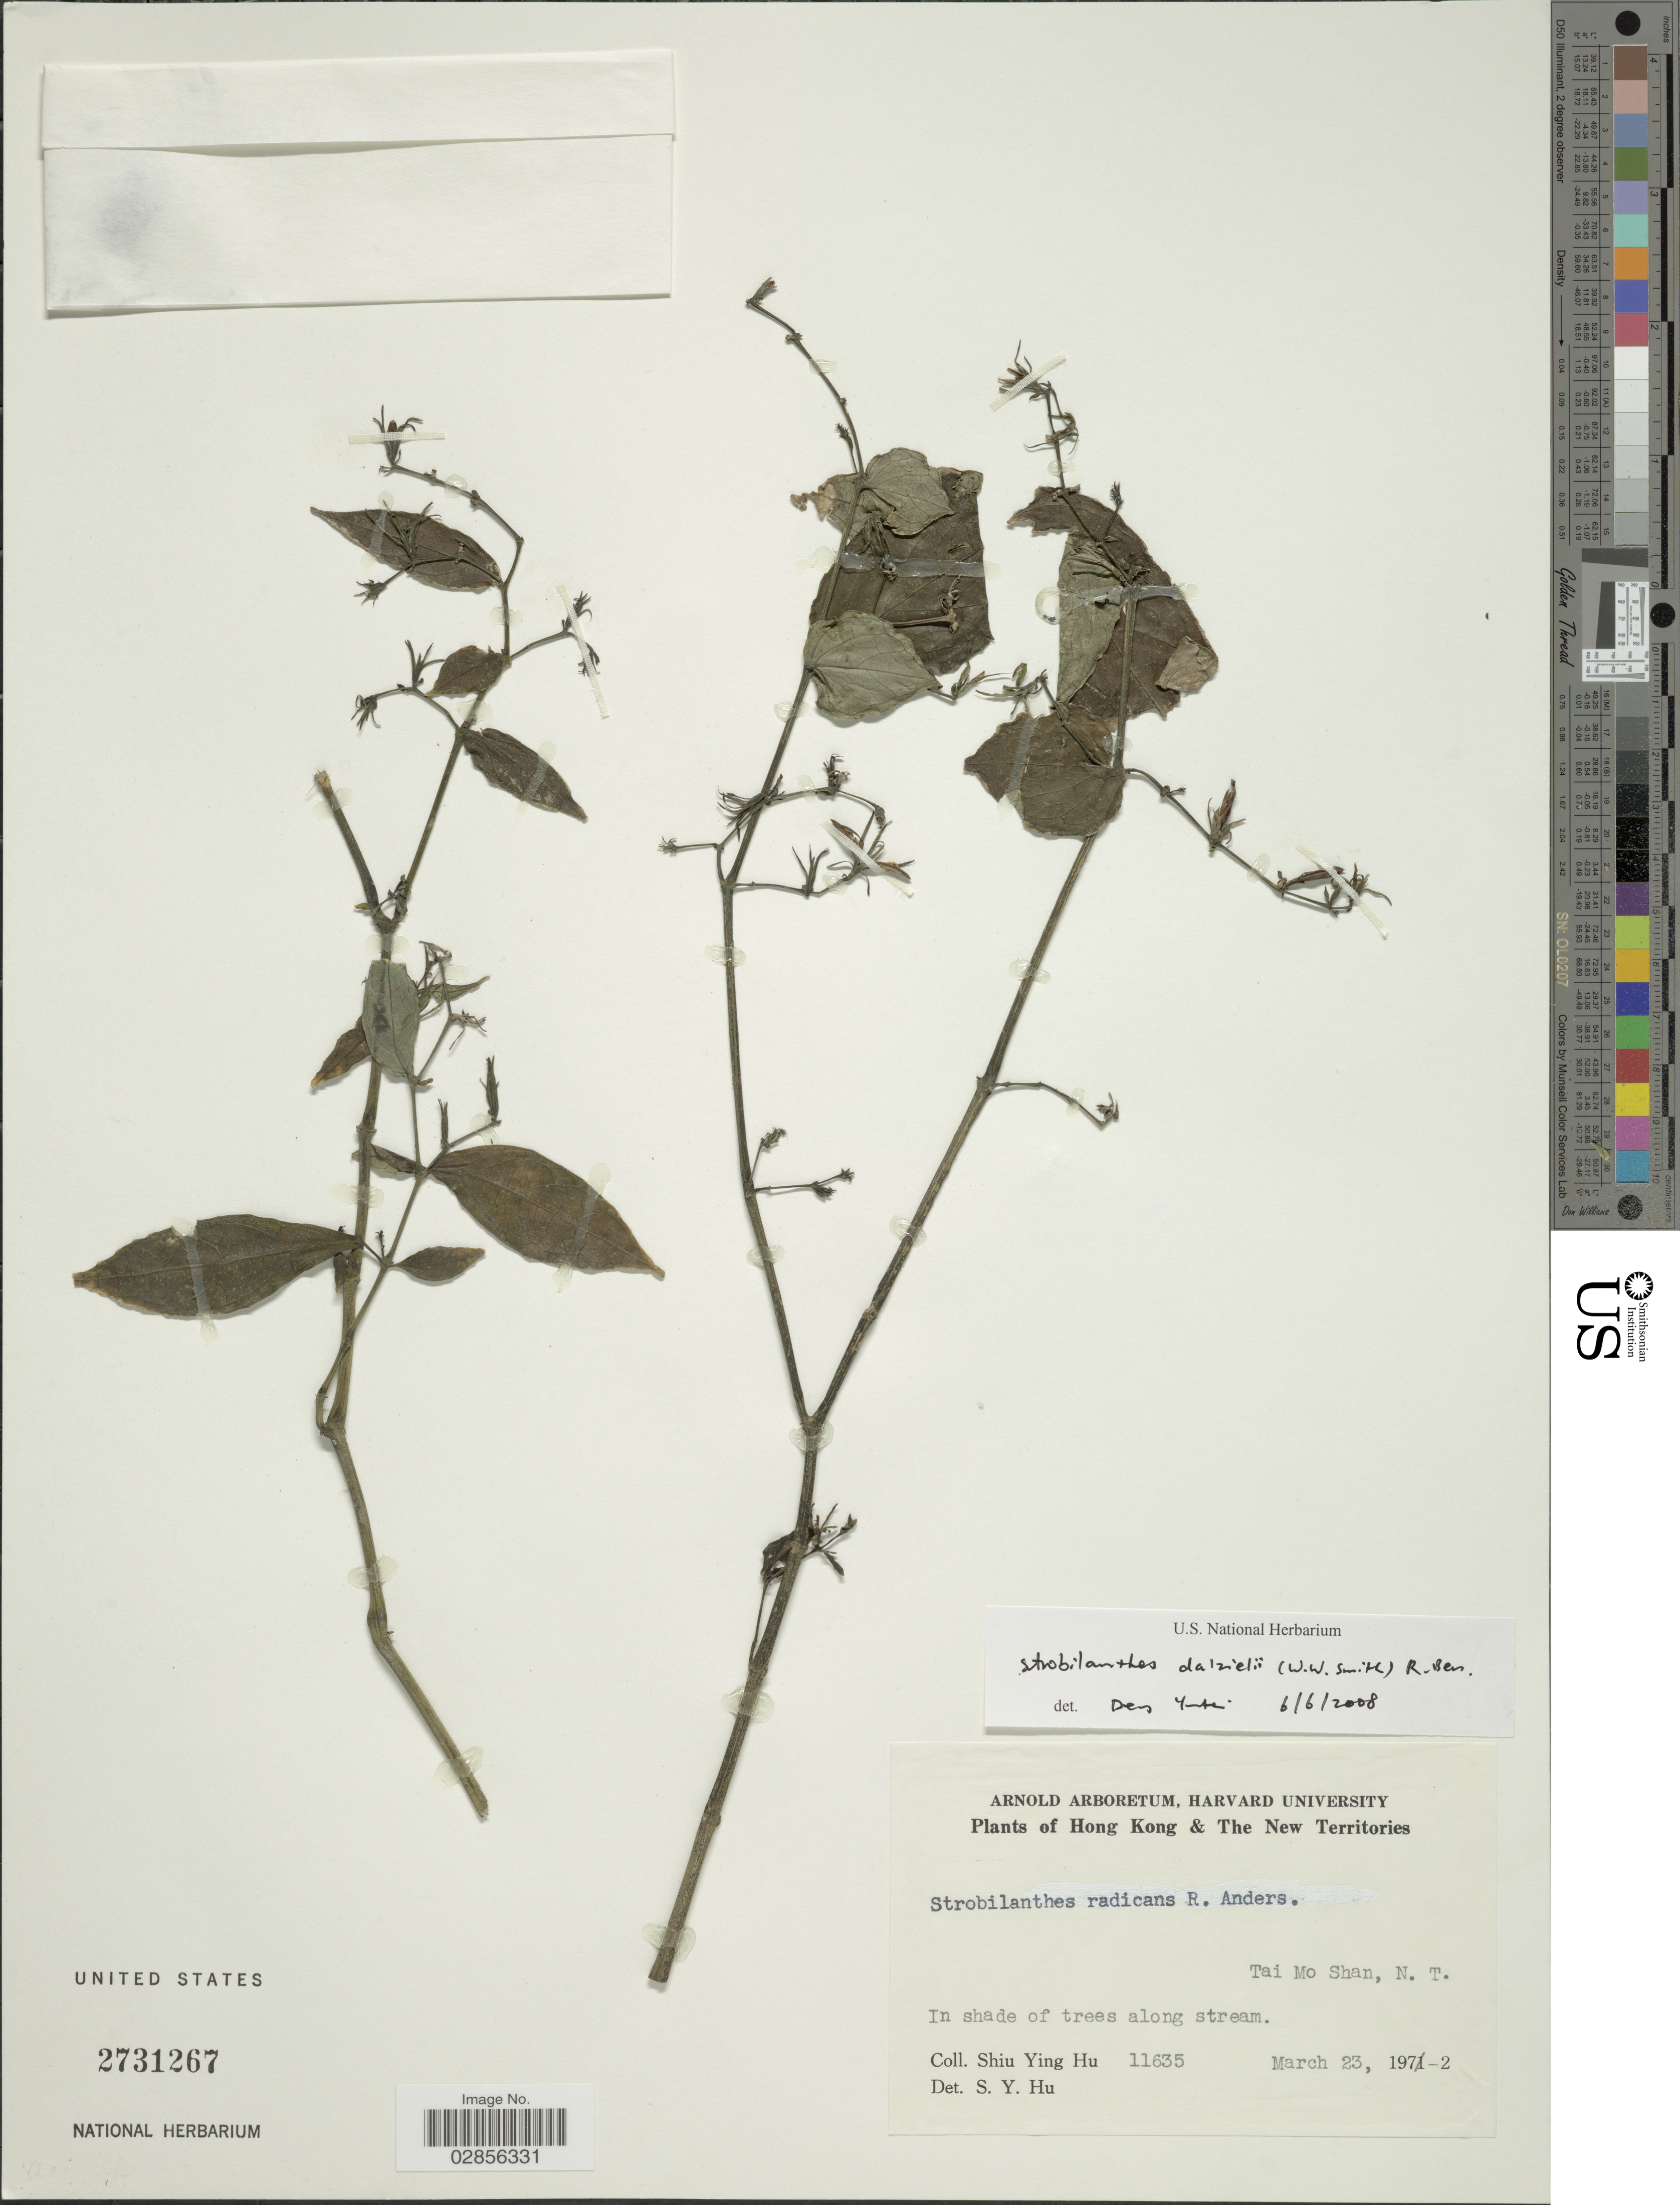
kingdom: Plantae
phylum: Tracheophyta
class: Magnoliopsida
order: Lamiales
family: Acanthaceae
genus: Strobilanthes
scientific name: Strobilanthes dalzielii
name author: T. Anderson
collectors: S. Y. Hu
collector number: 11635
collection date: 1972-03-23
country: China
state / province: Hong Kong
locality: Hong Kong & The New Territories. Tai Mo Shan, N. T.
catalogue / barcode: US 2731267